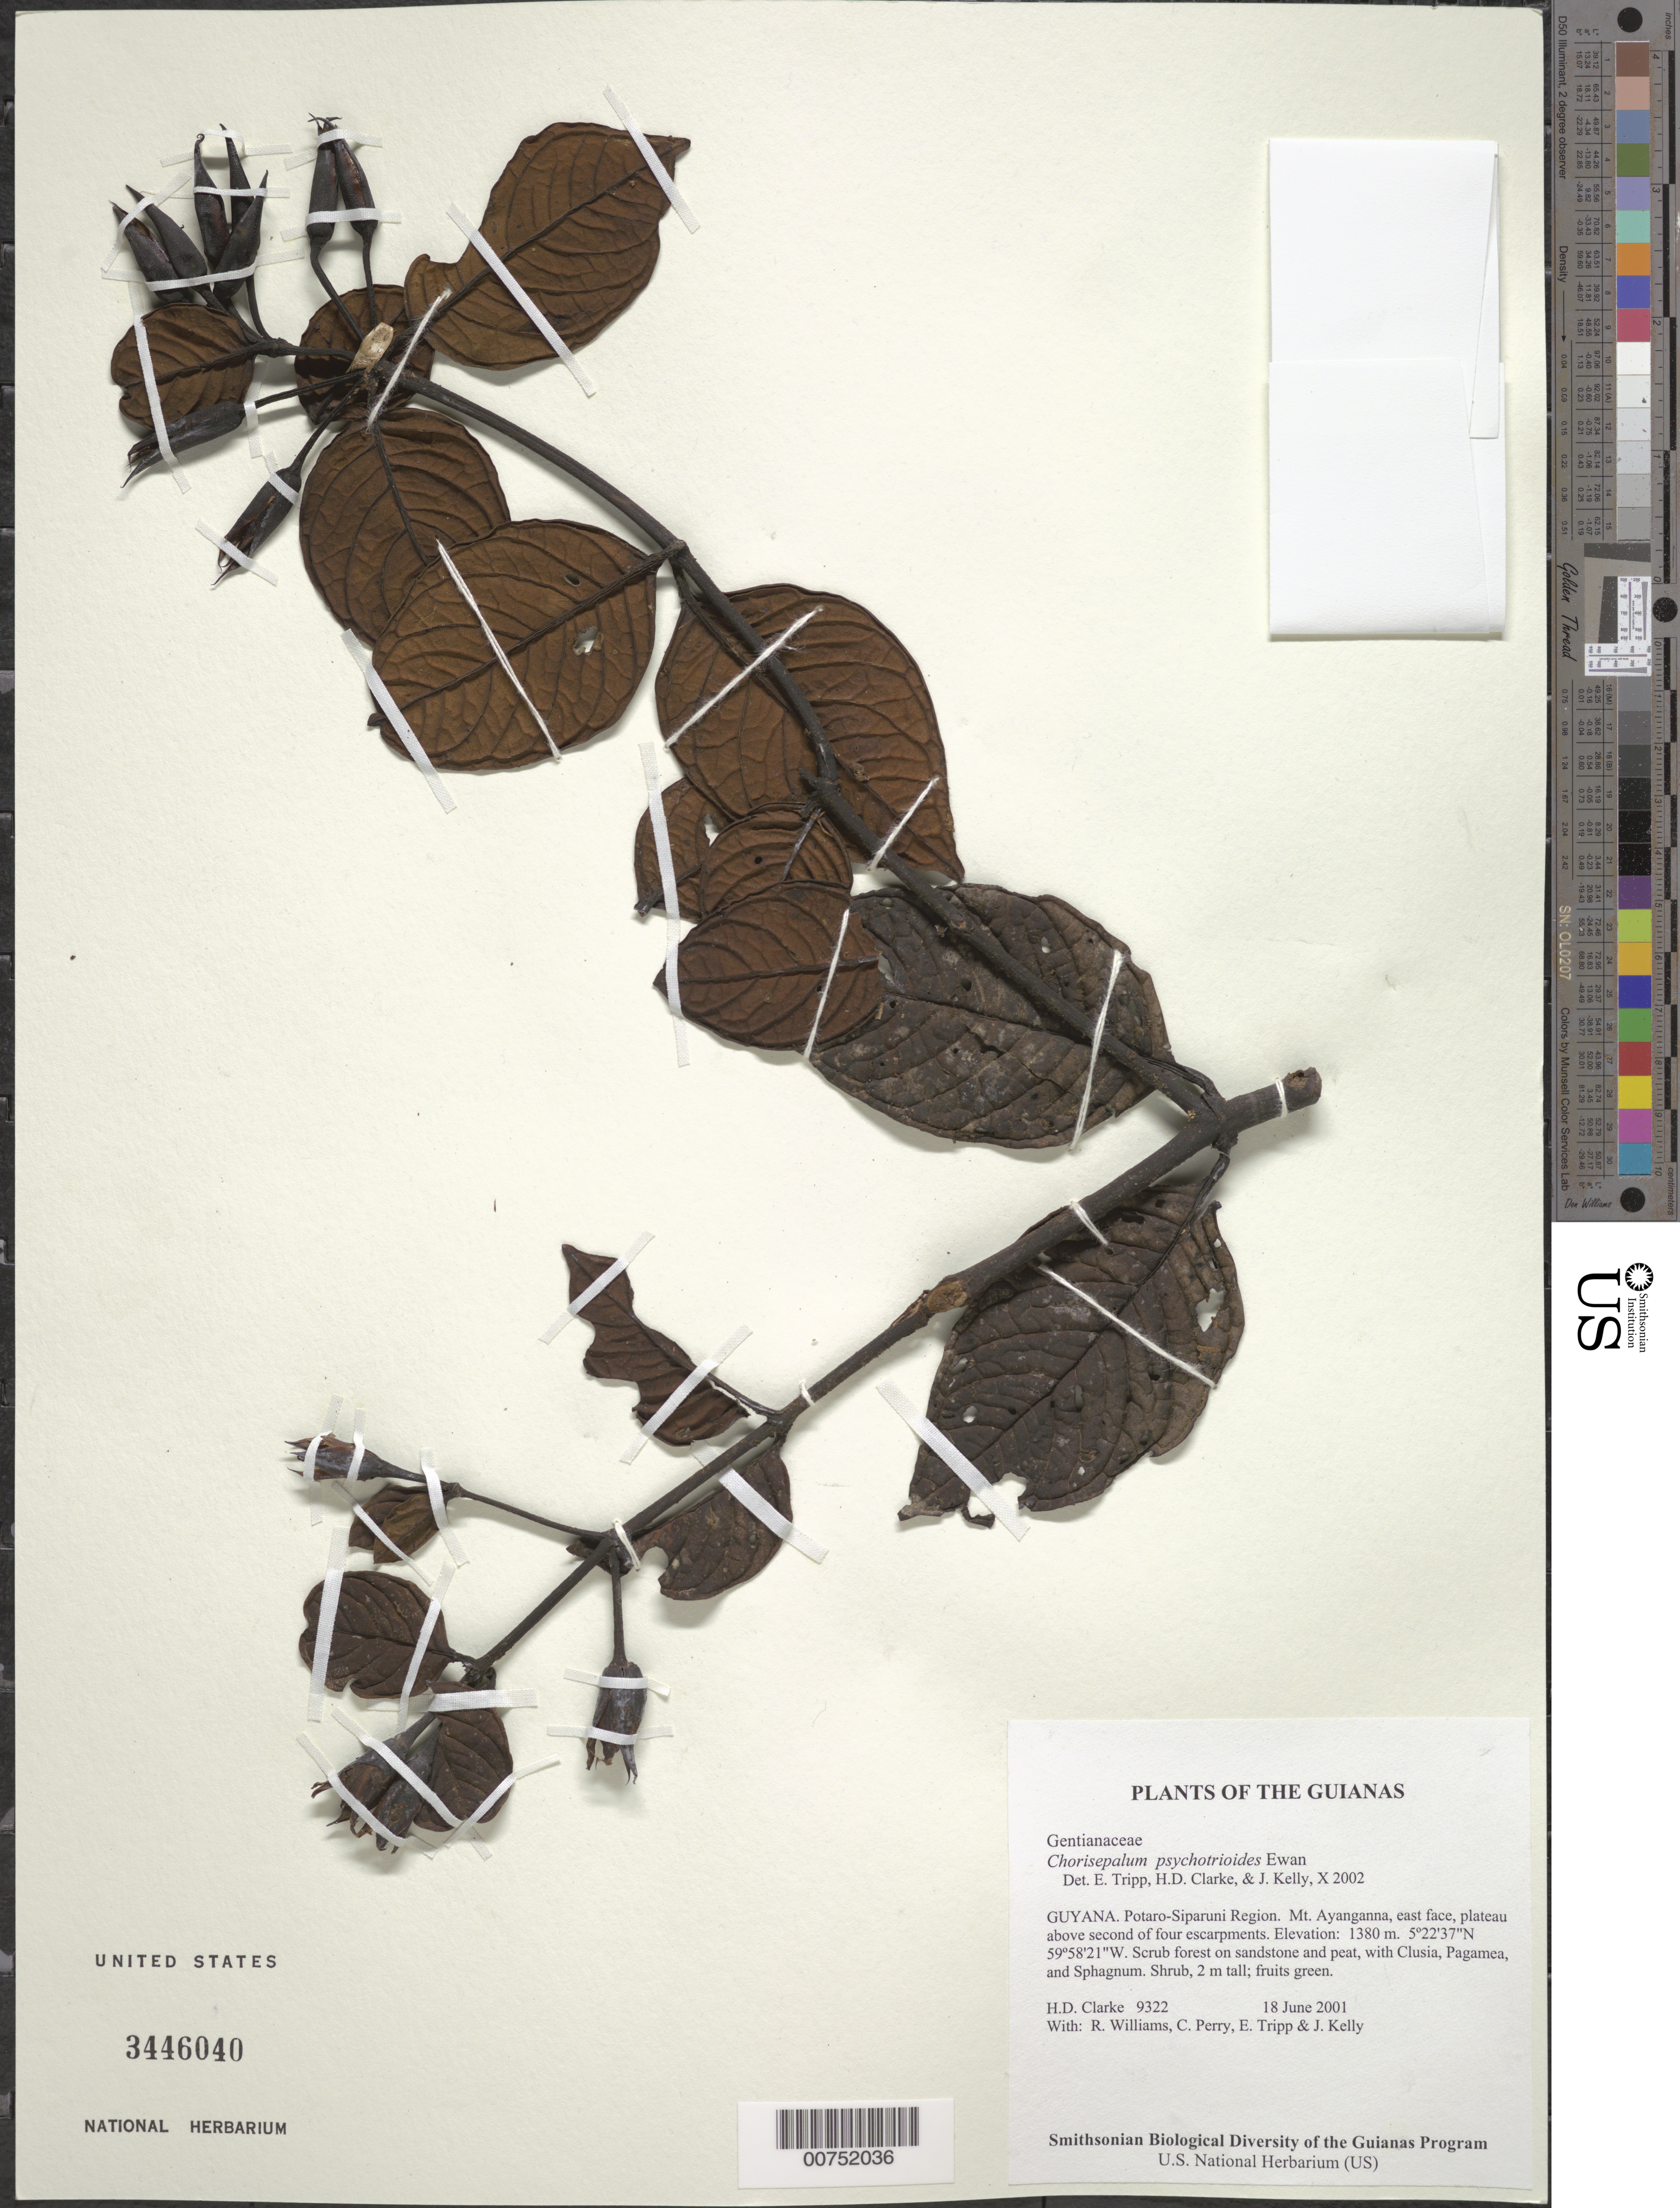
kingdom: Plantae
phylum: Tracheophyta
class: Magnoliopsida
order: Gentianales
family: Gentianaceae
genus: Chorisepalum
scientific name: Chorisepalum psychotrioides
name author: Ewan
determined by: Kelly, J.; Clarke, H. D.; Tripp, E. A.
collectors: H. D. Clarke, R. Williams, C. Perry, E. Tripp & J. Kelly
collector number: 9322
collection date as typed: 18 June 2001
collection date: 2001-06-18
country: Guyana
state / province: Potaro-Siparuni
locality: Mt. Ayanganna, east face, plateau above second of four escarpments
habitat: Scrub forest on sandstone and peat, with Clusia, Pagamea, and Sphagnum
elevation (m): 1380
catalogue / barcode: US 3446040